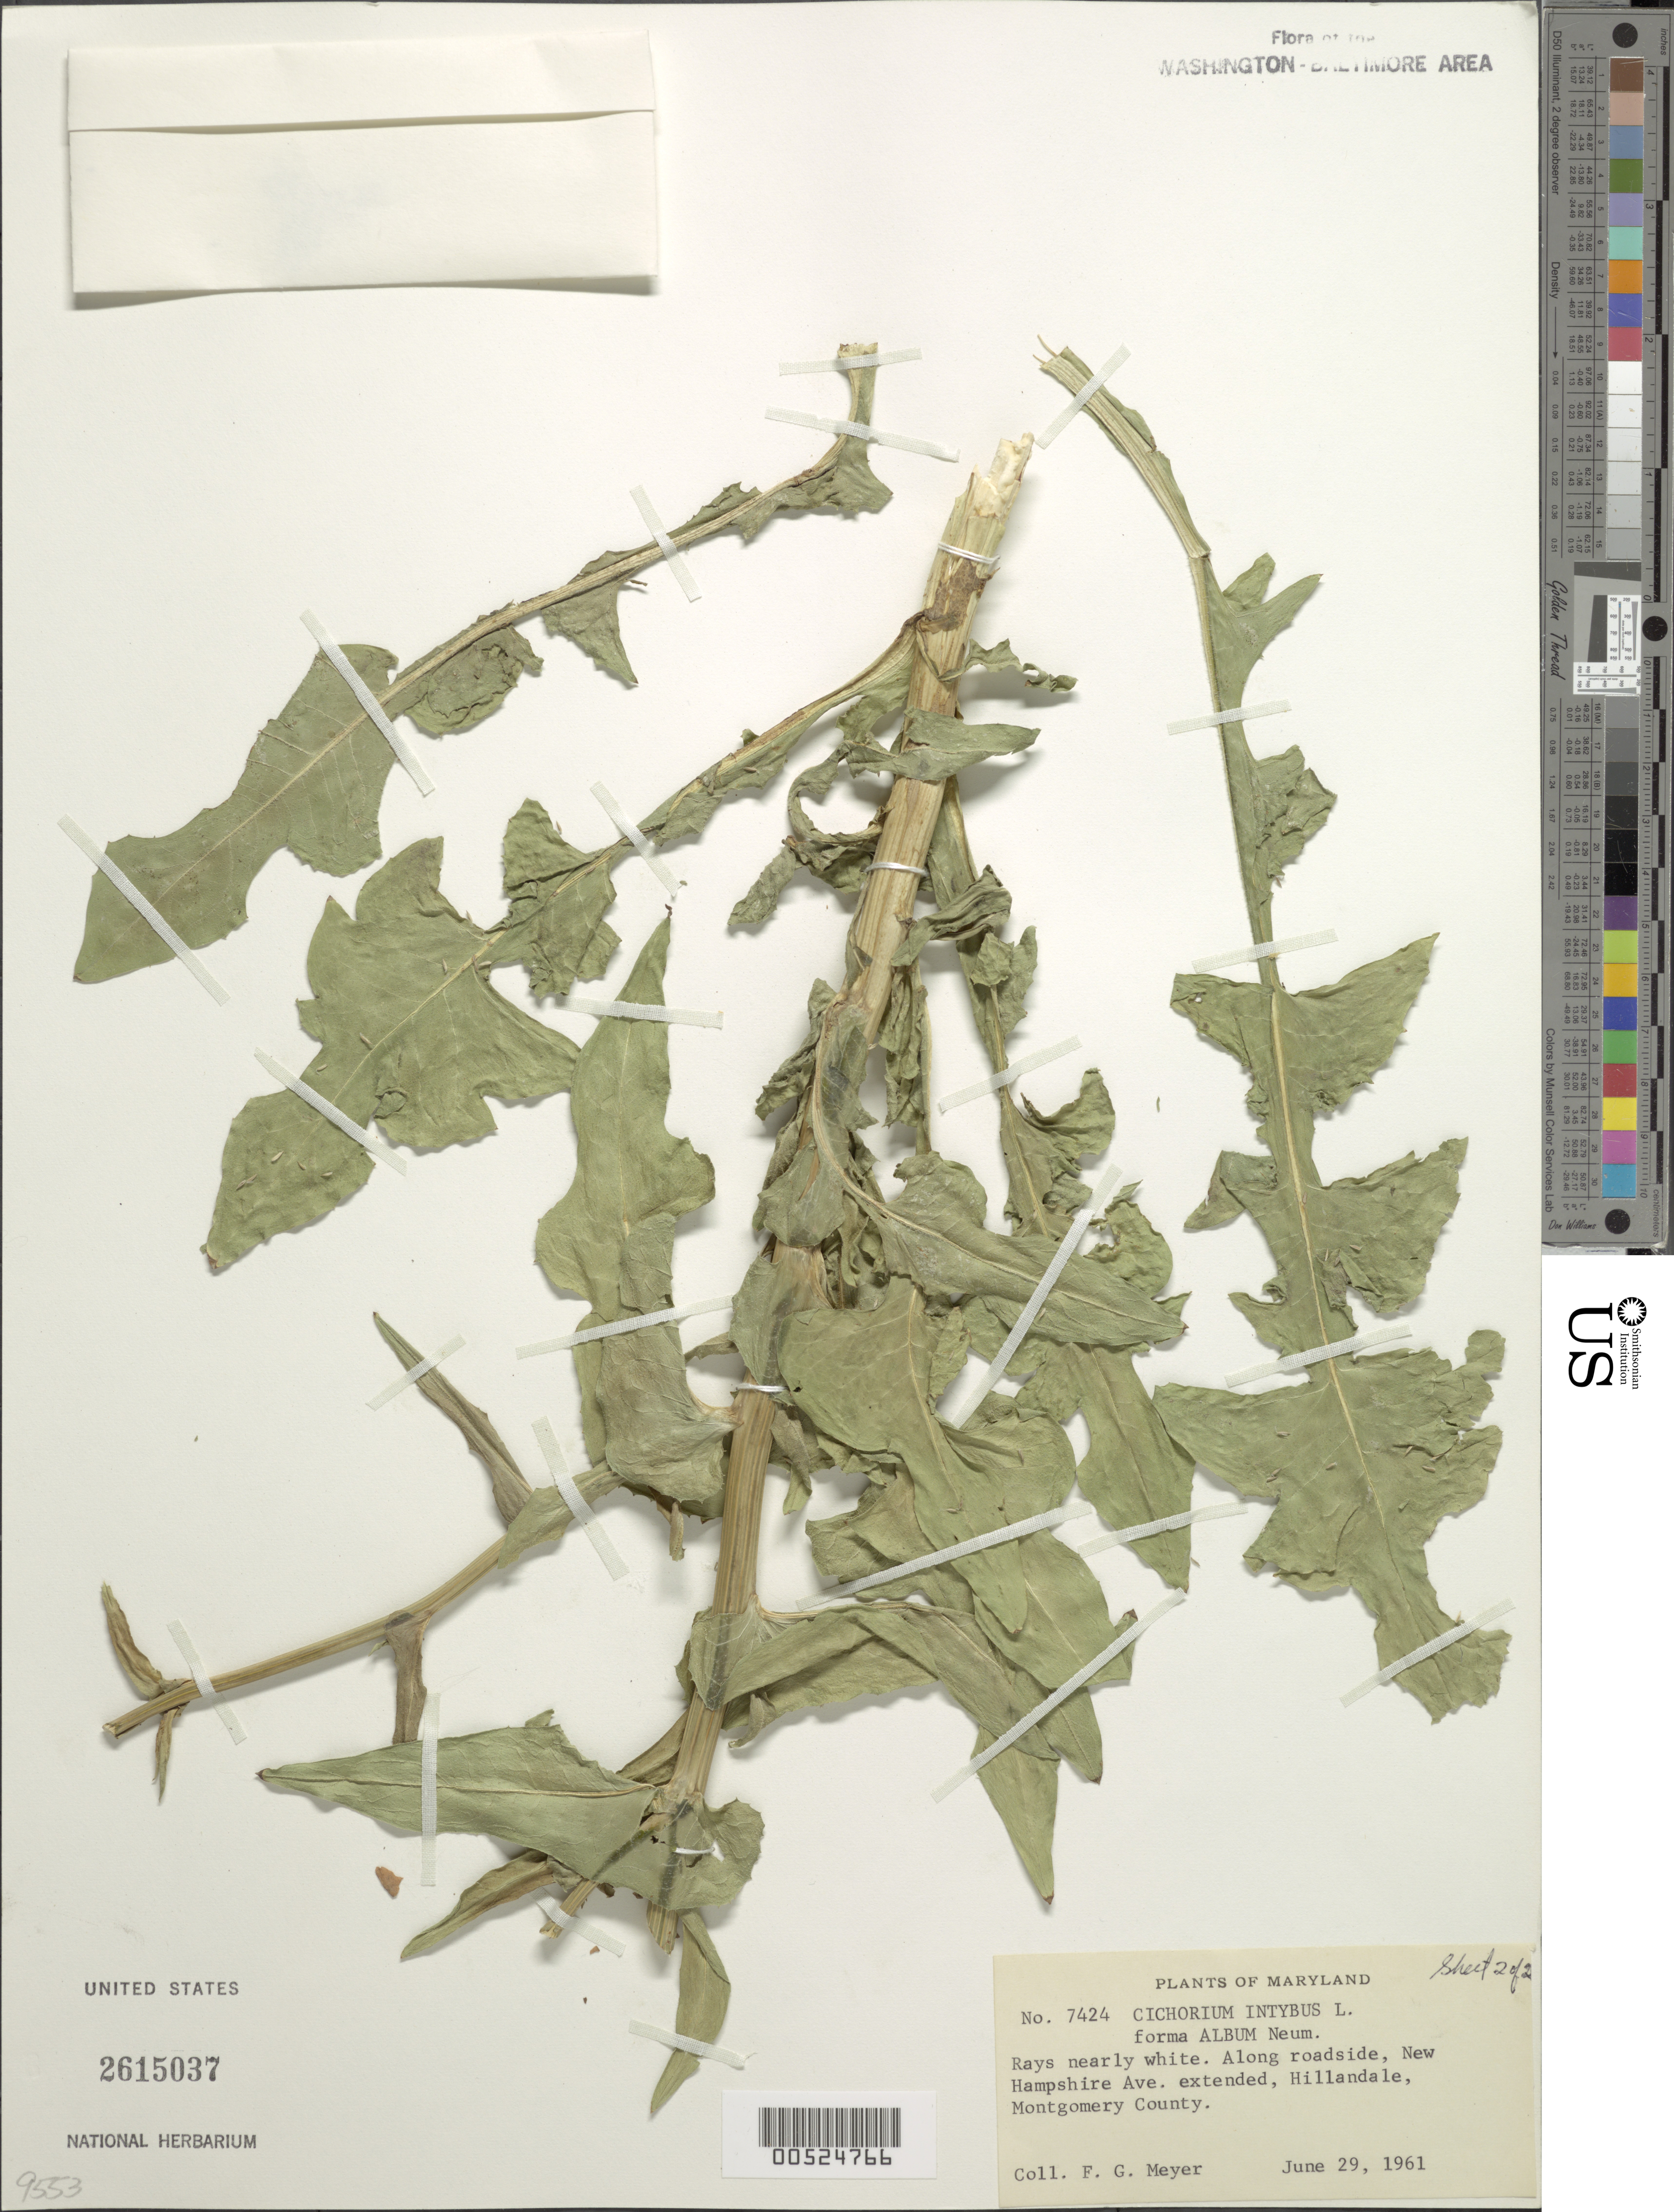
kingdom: Plantae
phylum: Tracheophyta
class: Magnoliopsida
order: Asterales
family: Asteraceae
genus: Cichorium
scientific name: Cichorium intybus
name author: L.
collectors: F. G. Meyer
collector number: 7424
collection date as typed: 29 Jun 1961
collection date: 1961-06-29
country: United States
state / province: Maryland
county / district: Montgomery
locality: New Hampshire Ave.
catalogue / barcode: US 2615037